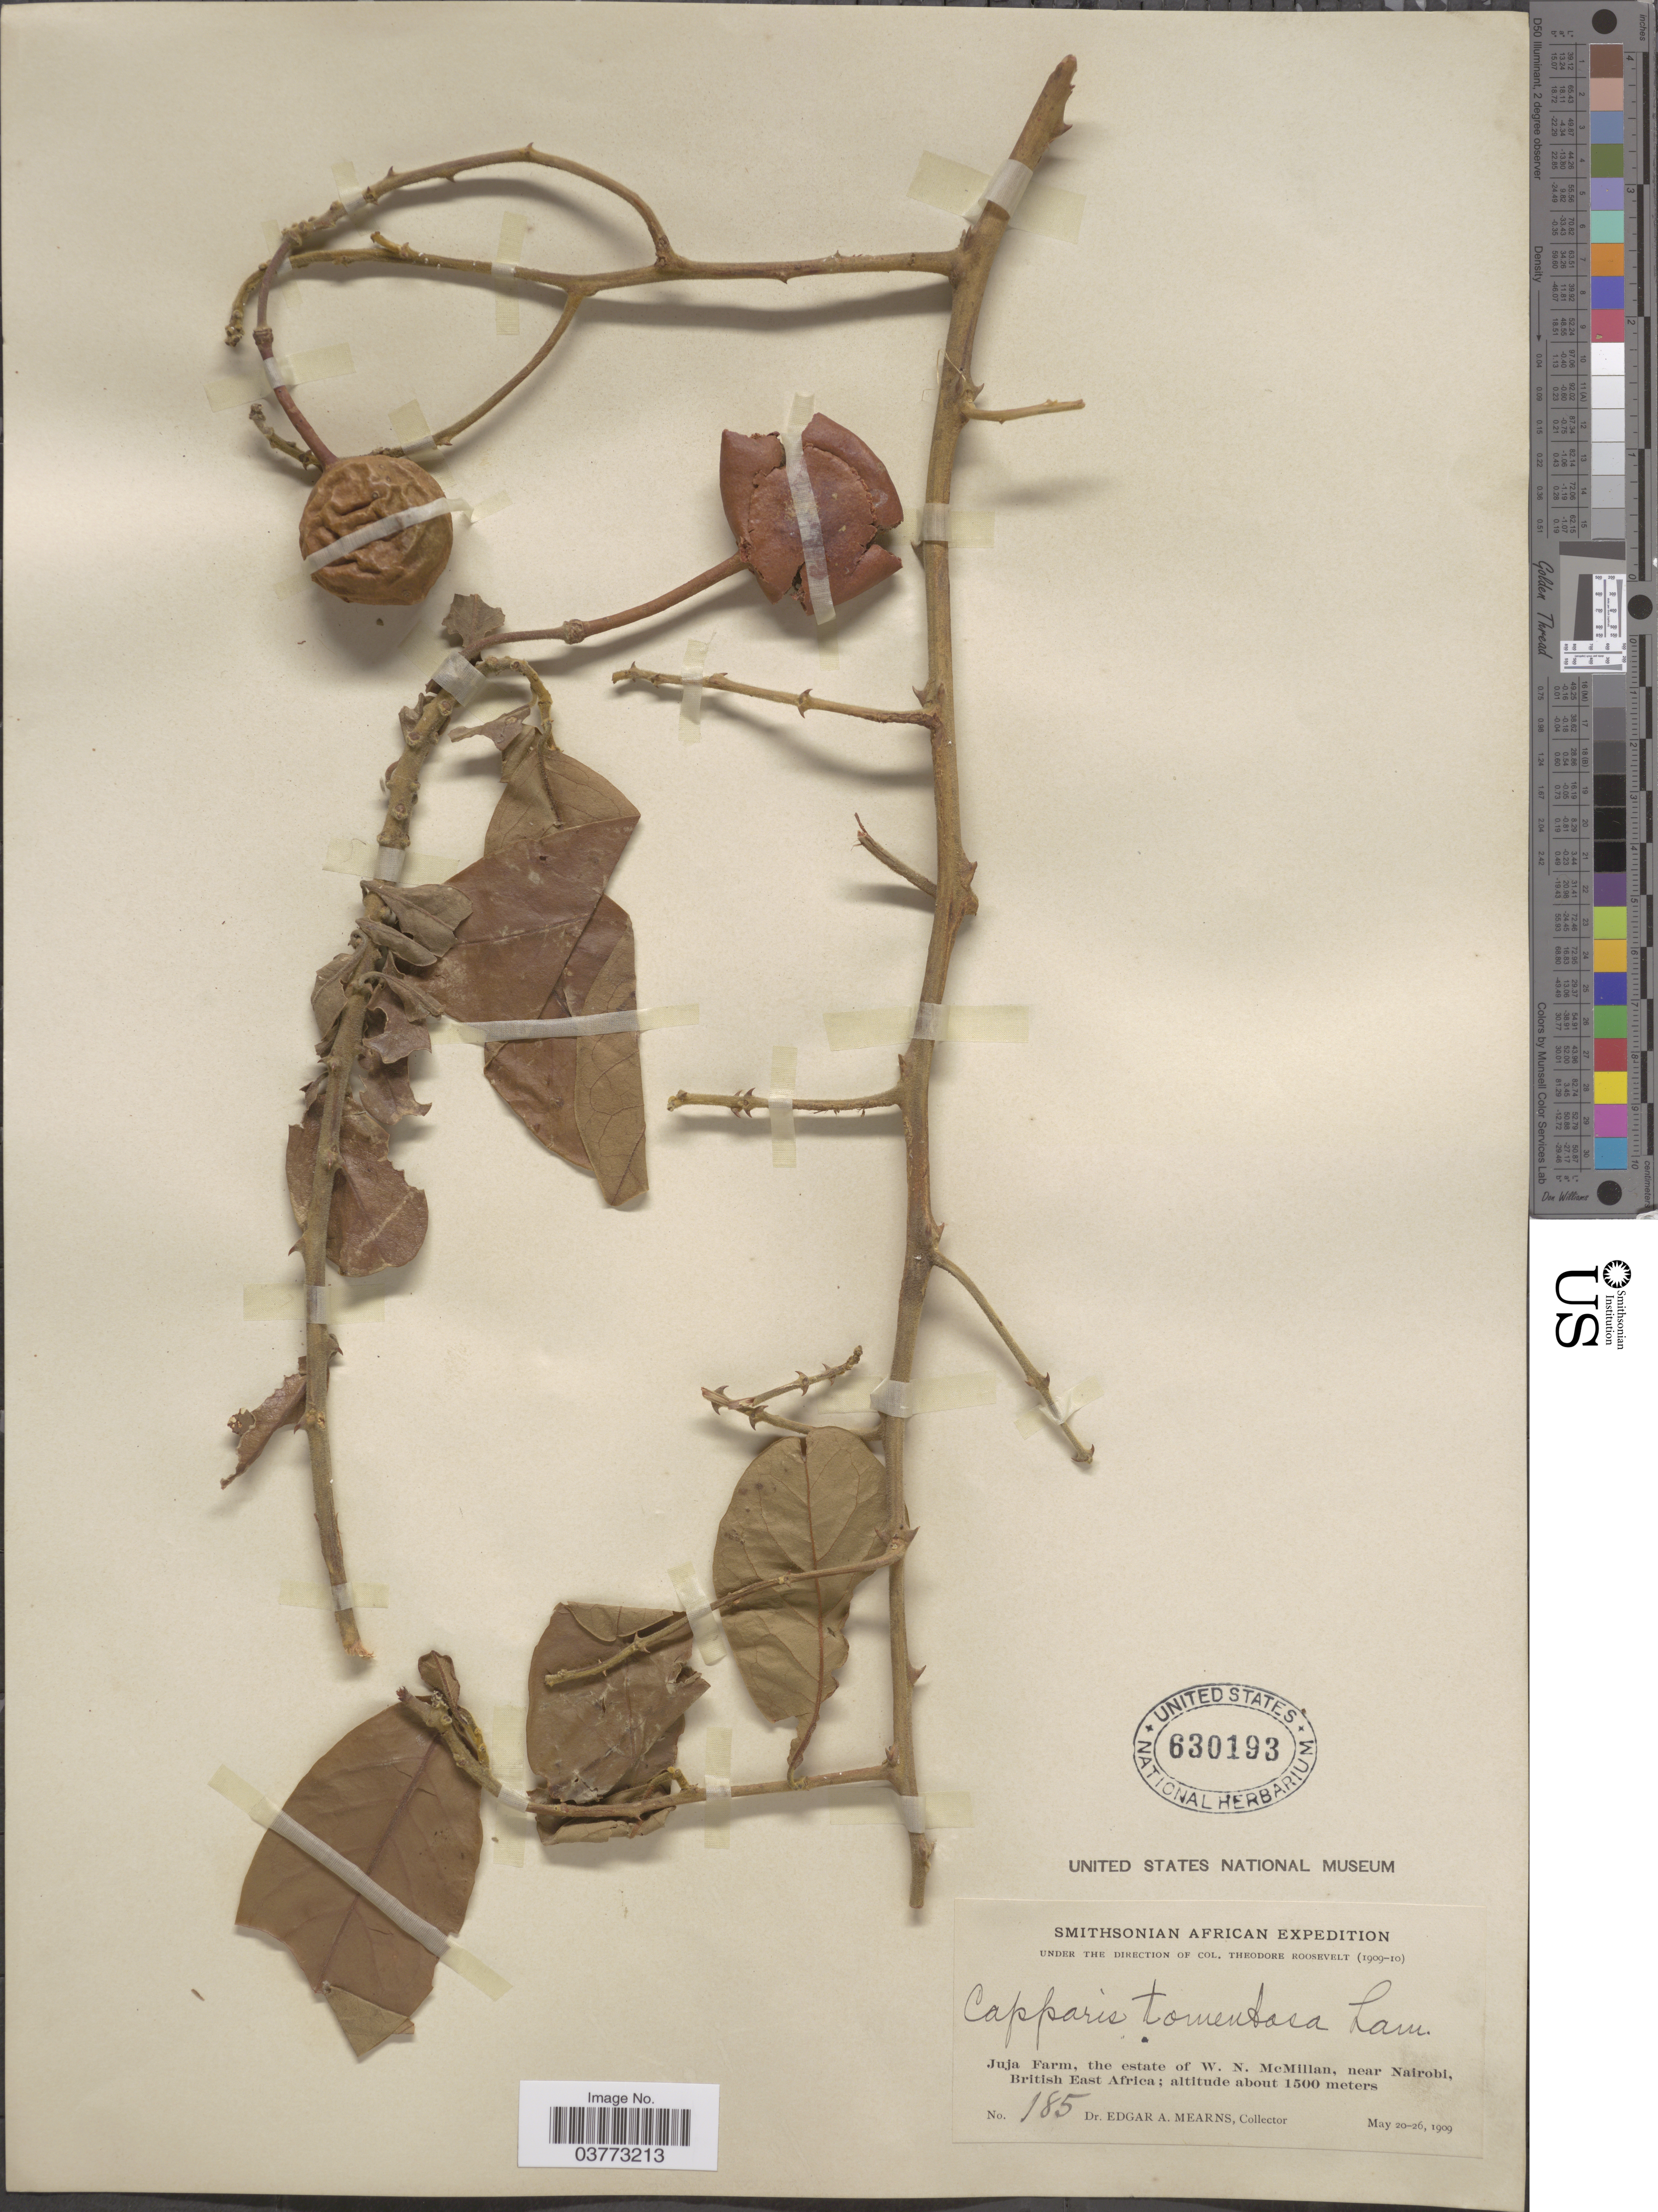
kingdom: Plantae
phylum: Tracheophyta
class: Magnoliopsida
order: Brassicales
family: Capparaceae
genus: Capparis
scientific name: Capparis tomentosa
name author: Lam.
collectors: E. A. Mearns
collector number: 185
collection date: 1909-05-20/1909-05-26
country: Kenya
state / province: Nairobi Area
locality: Juja Farm, the estate of W. N. McMillan, near Nairobi, British East Africa.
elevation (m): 1500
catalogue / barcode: US 630193